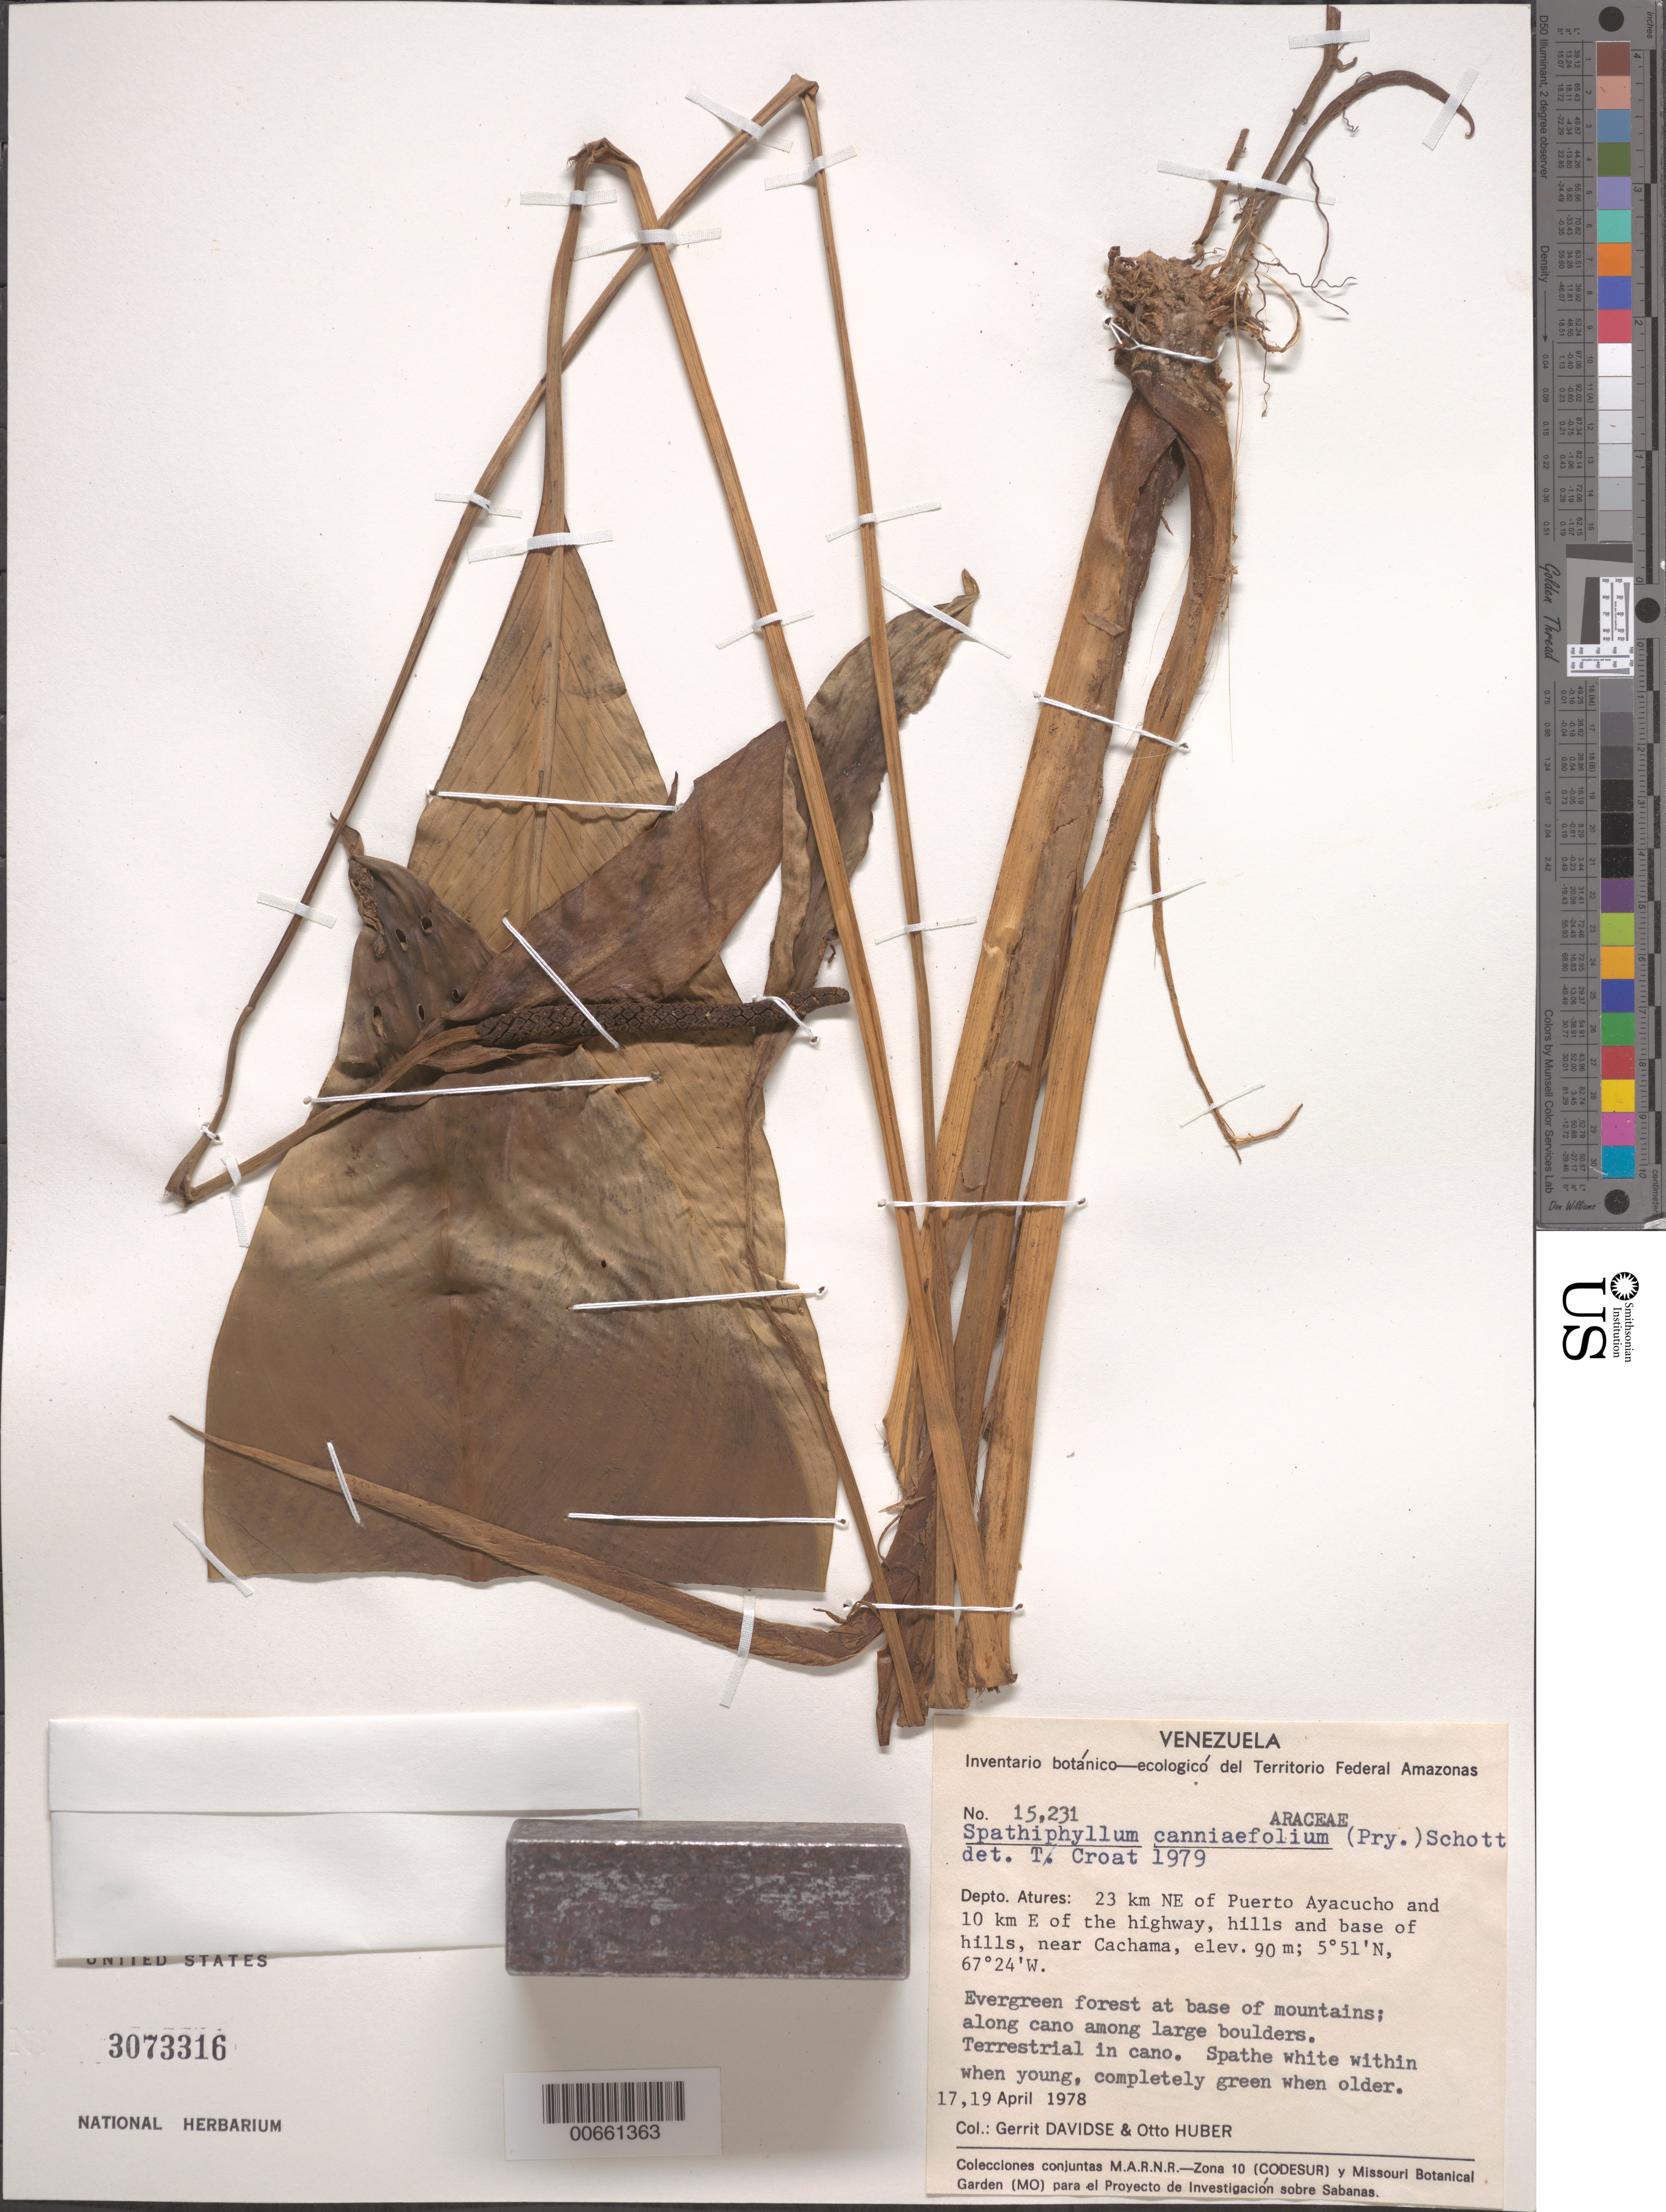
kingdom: Plantae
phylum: Tracheophyta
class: Liliopsida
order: Alismatales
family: Araceae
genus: Spathiphyllum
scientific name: Spathiphyllum cannifolium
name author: (Dryand. ex Sims) Schott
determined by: Croat, Thomas B., Missouri Botanical Garden (MO)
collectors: G. Davidse & O. Huber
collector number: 15231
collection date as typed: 17-Apr-78 and 19-Apr-78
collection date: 1978-04-17,1978-04-19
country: Venezuela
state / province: Amazonas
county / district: Atures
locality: Puerto Ayacucho, 23 km NE of, 10 km E of highway to El Burro, near Cachama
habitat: In cano. Hills and base of hills, evergreen forest at base of mountains, along cano among large boulders;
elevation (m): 90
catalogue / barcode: US 3073316